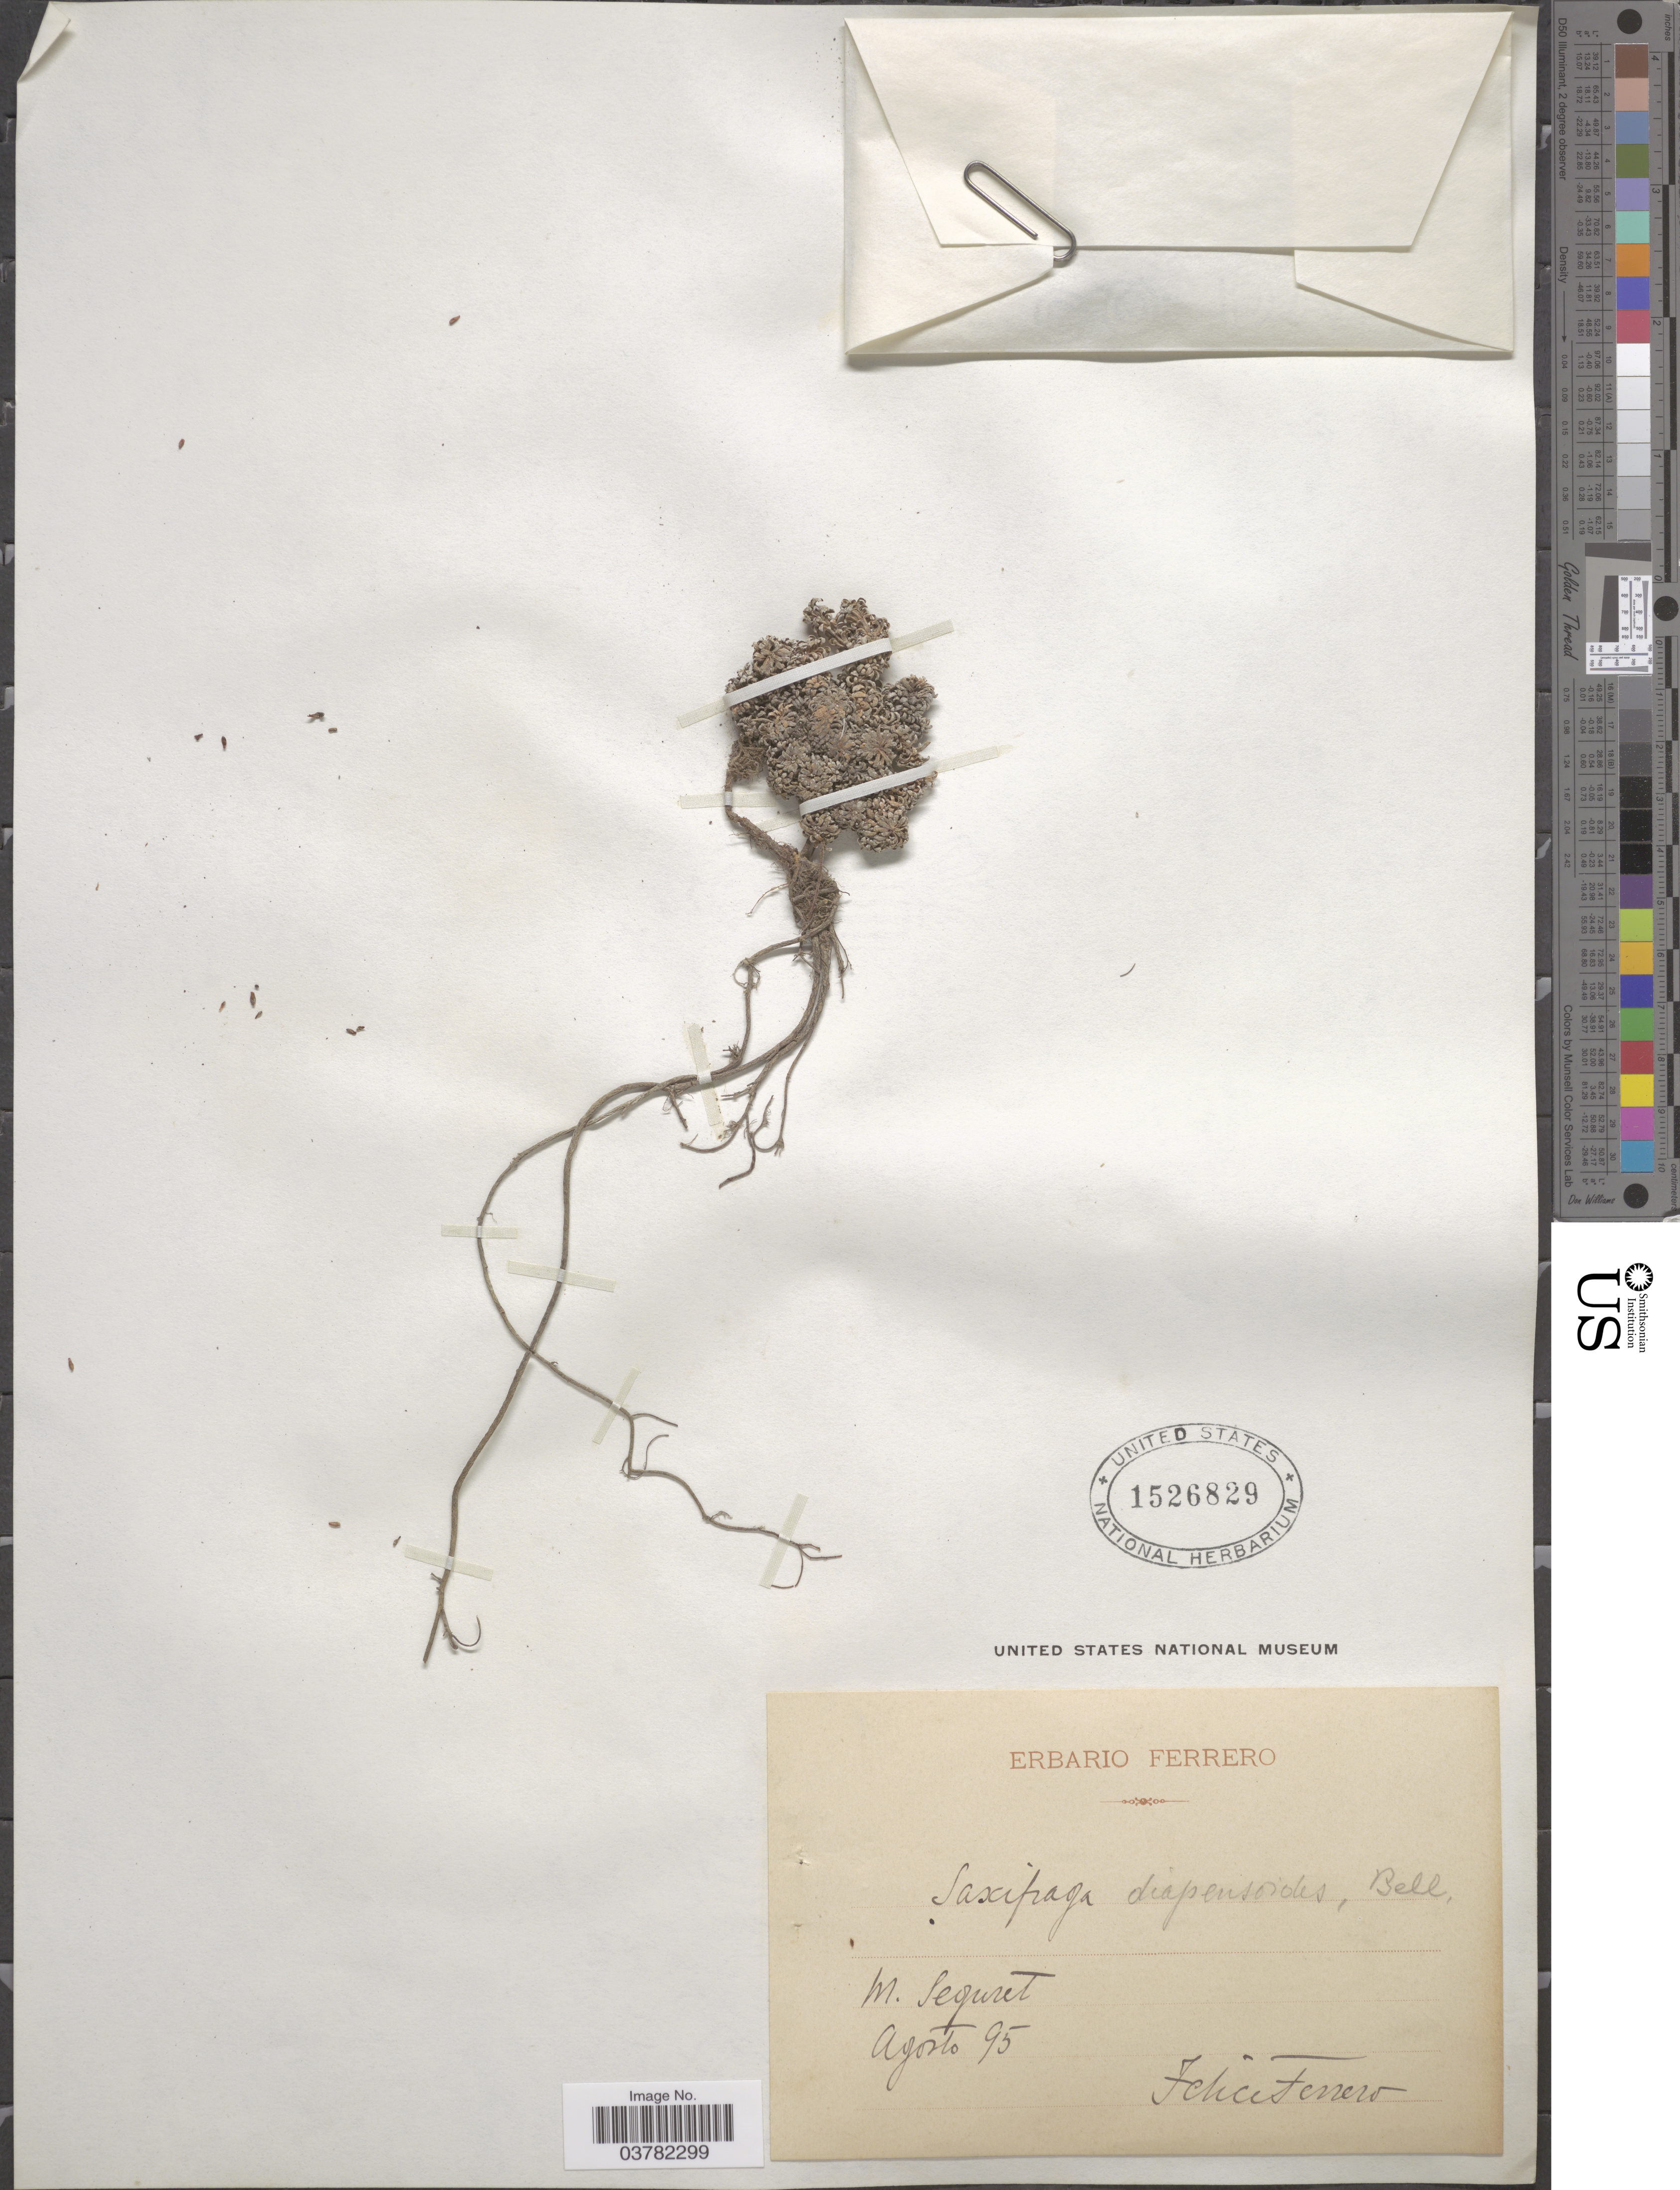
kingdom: Plantae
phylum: Tracheophyta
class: Magnoliopsida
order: Saxifragales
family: Saxifragaceae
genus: Saxifraga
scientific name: Saxifraga diapensioides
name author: Bellardi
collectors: F. Ferrero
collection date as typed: Transcribed d/m/y: /8/95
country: France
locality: M. Seguret.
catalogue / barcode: US 1526829